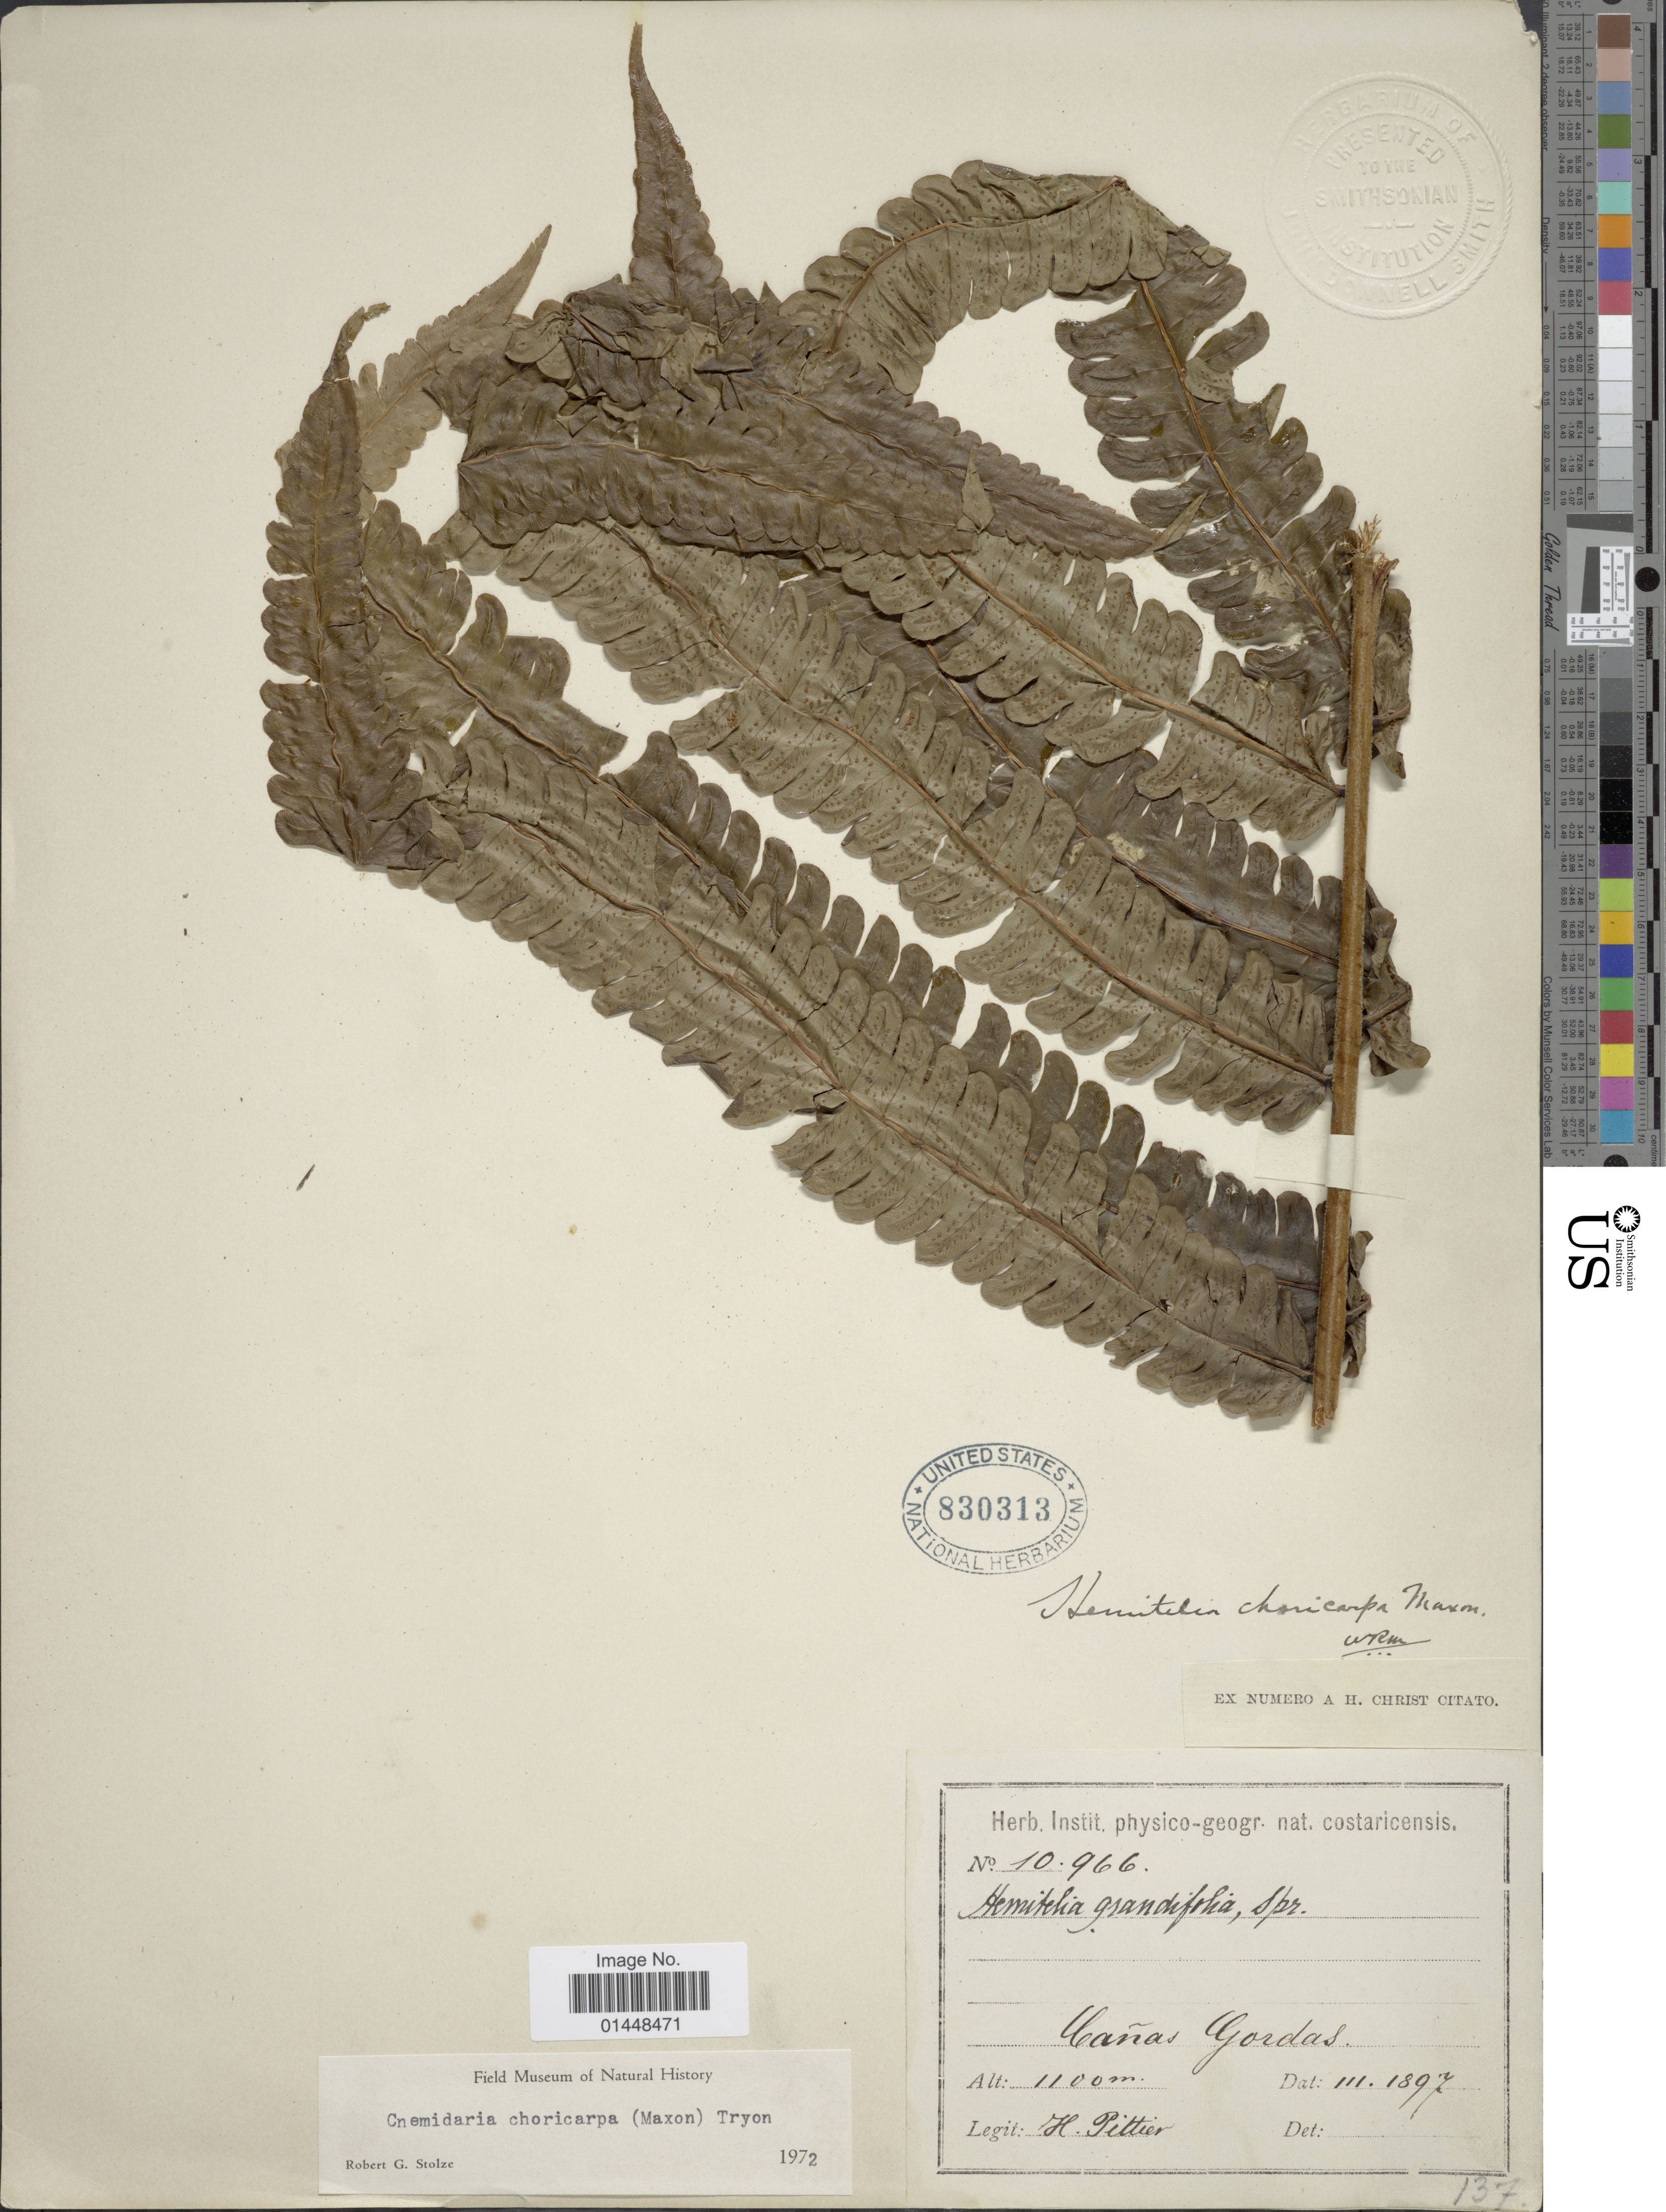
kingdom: Plantae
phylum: Tracheophyta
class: Polypodiopsida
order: Cyatheales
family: Cyatheaceae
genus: Cyathea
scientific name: Cyathea choricarpa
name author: (Maxon) Domin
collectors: H. F. Pittier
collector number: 10966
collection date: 1897-03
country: Colombia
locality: Canas Gordas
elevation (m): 1100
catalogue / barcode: US 830313